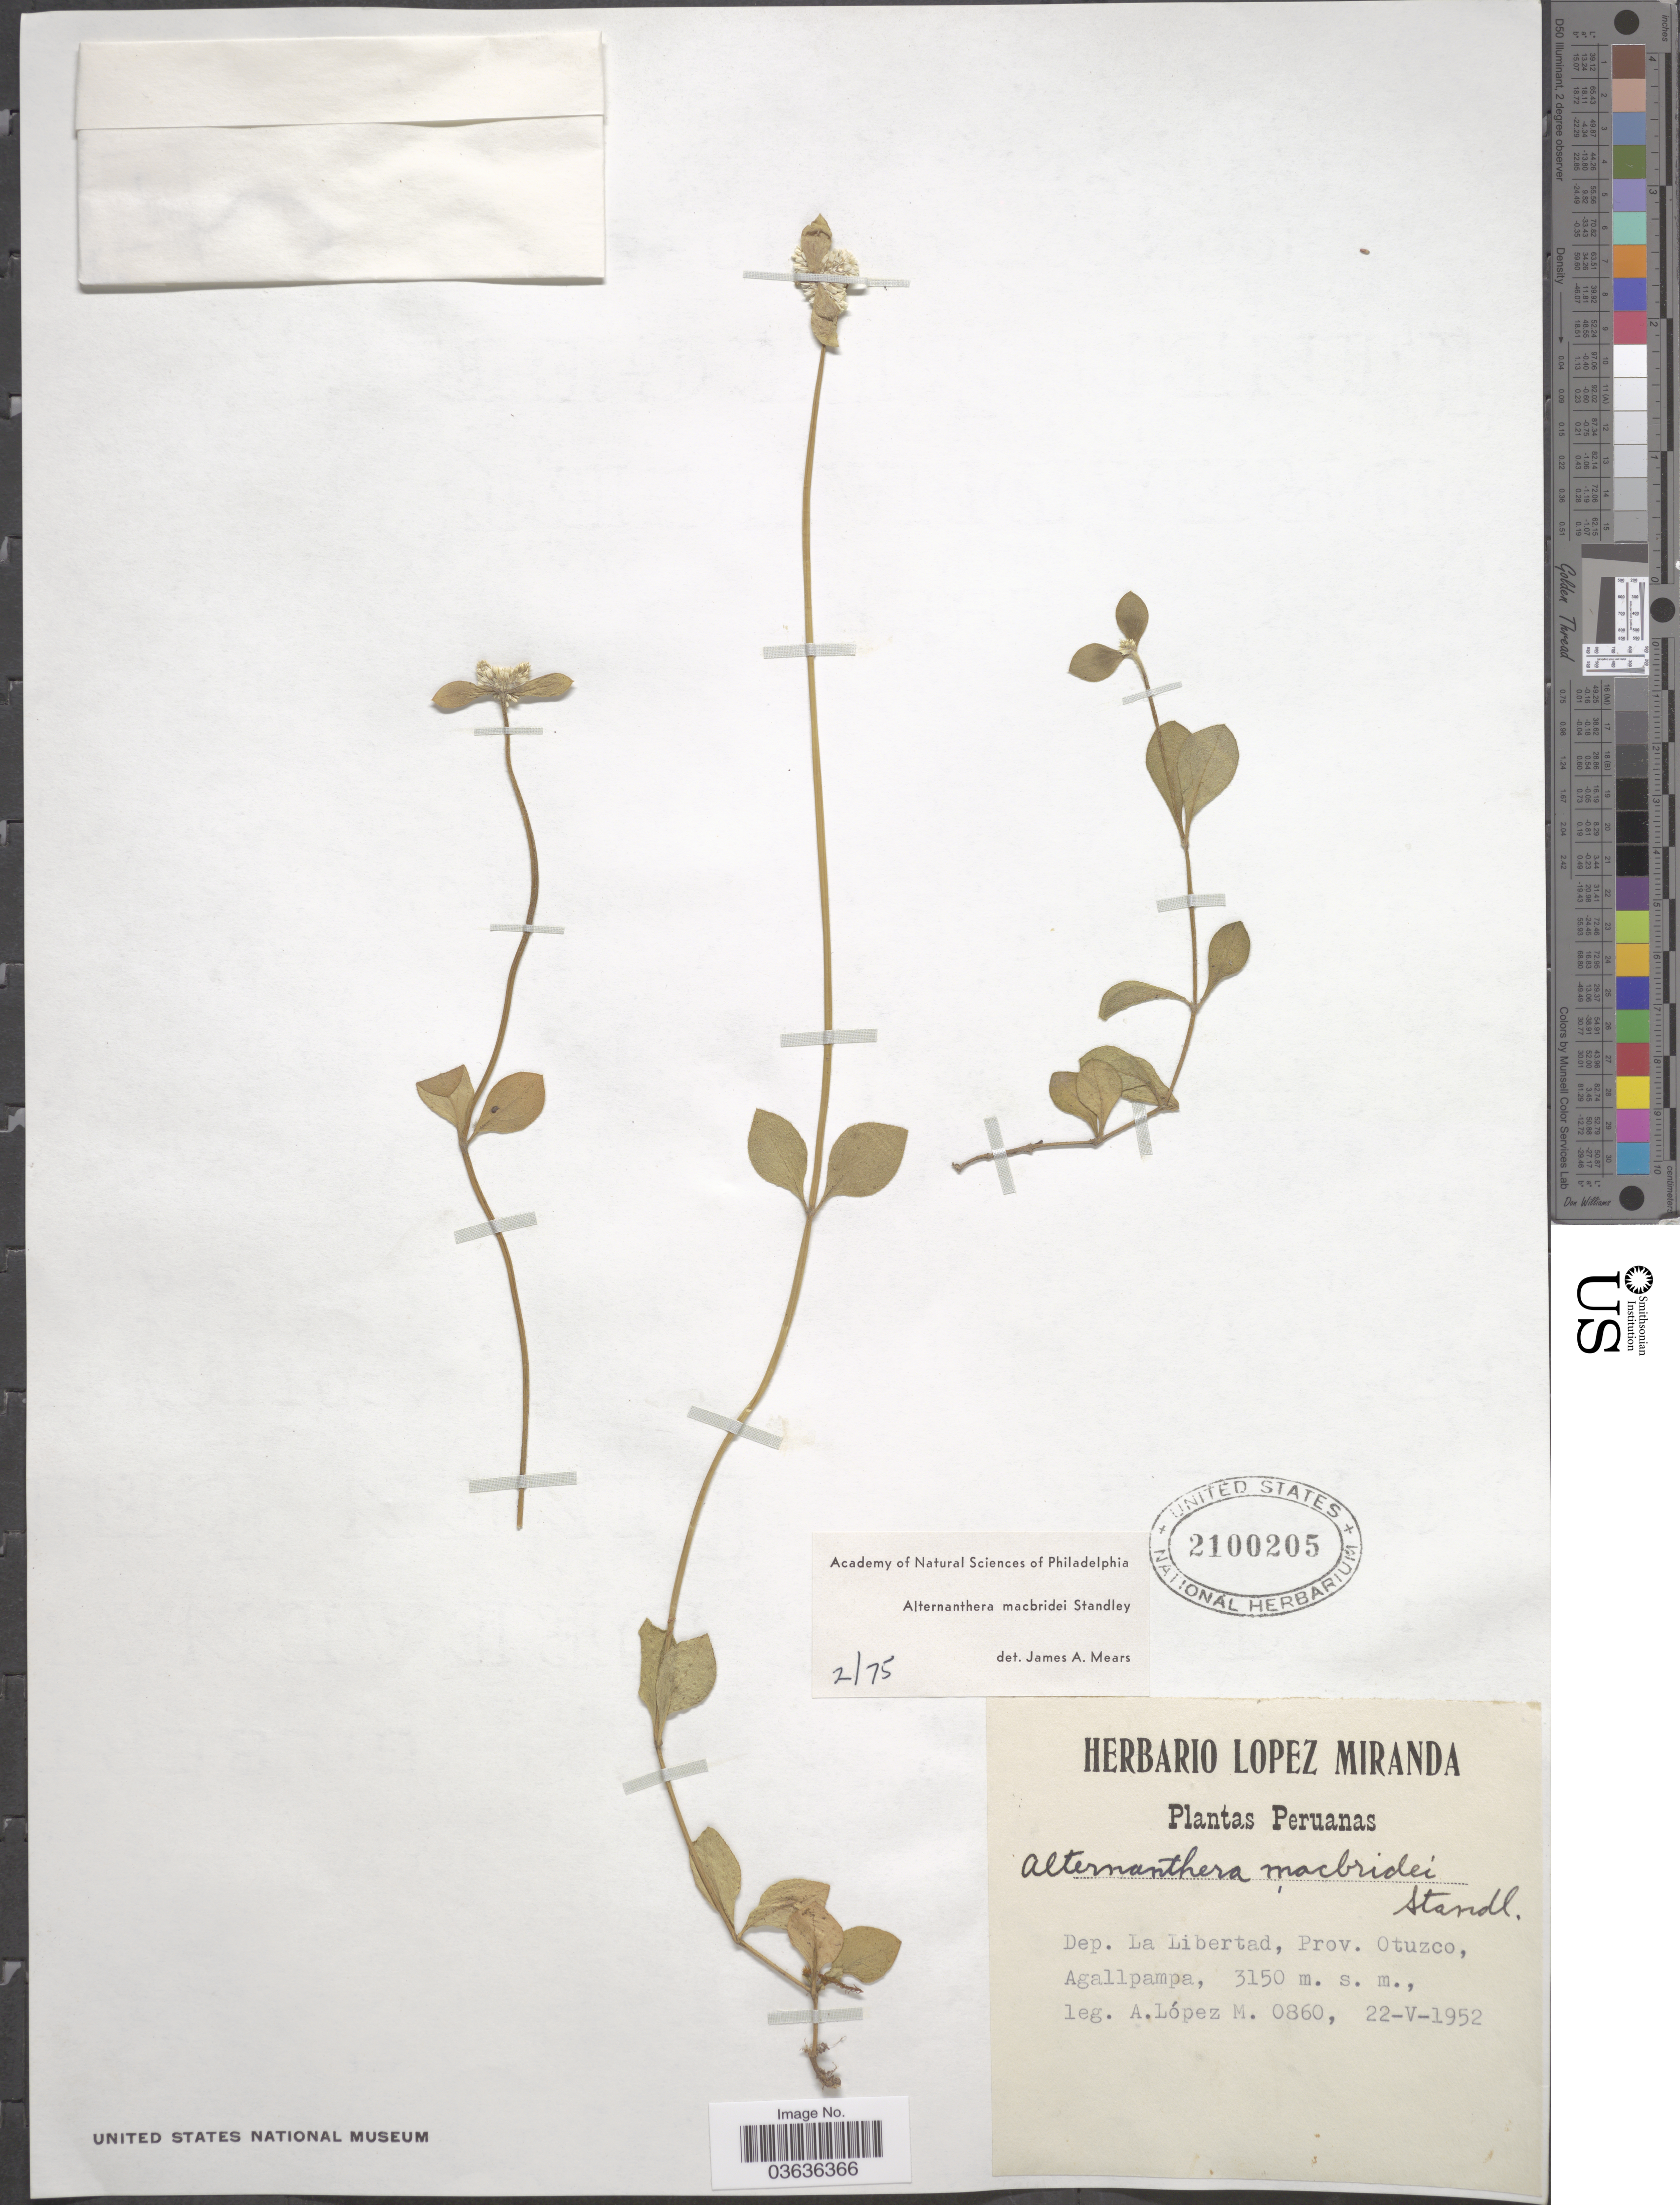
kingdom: Plantae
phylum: Tracheophyta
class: Magnoliopsida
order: Caryophyllales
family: Amaranthaceae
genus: Alternanthera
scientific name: Alternanthera macbridei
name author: Standl.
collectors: A. López M.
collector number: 0860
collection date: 1952-05-22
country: Peru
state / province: La Libertad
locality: Dep. La Libertad, Prov. Otuzco, Agallpampa.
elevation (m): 3150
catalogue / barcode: US 2100205